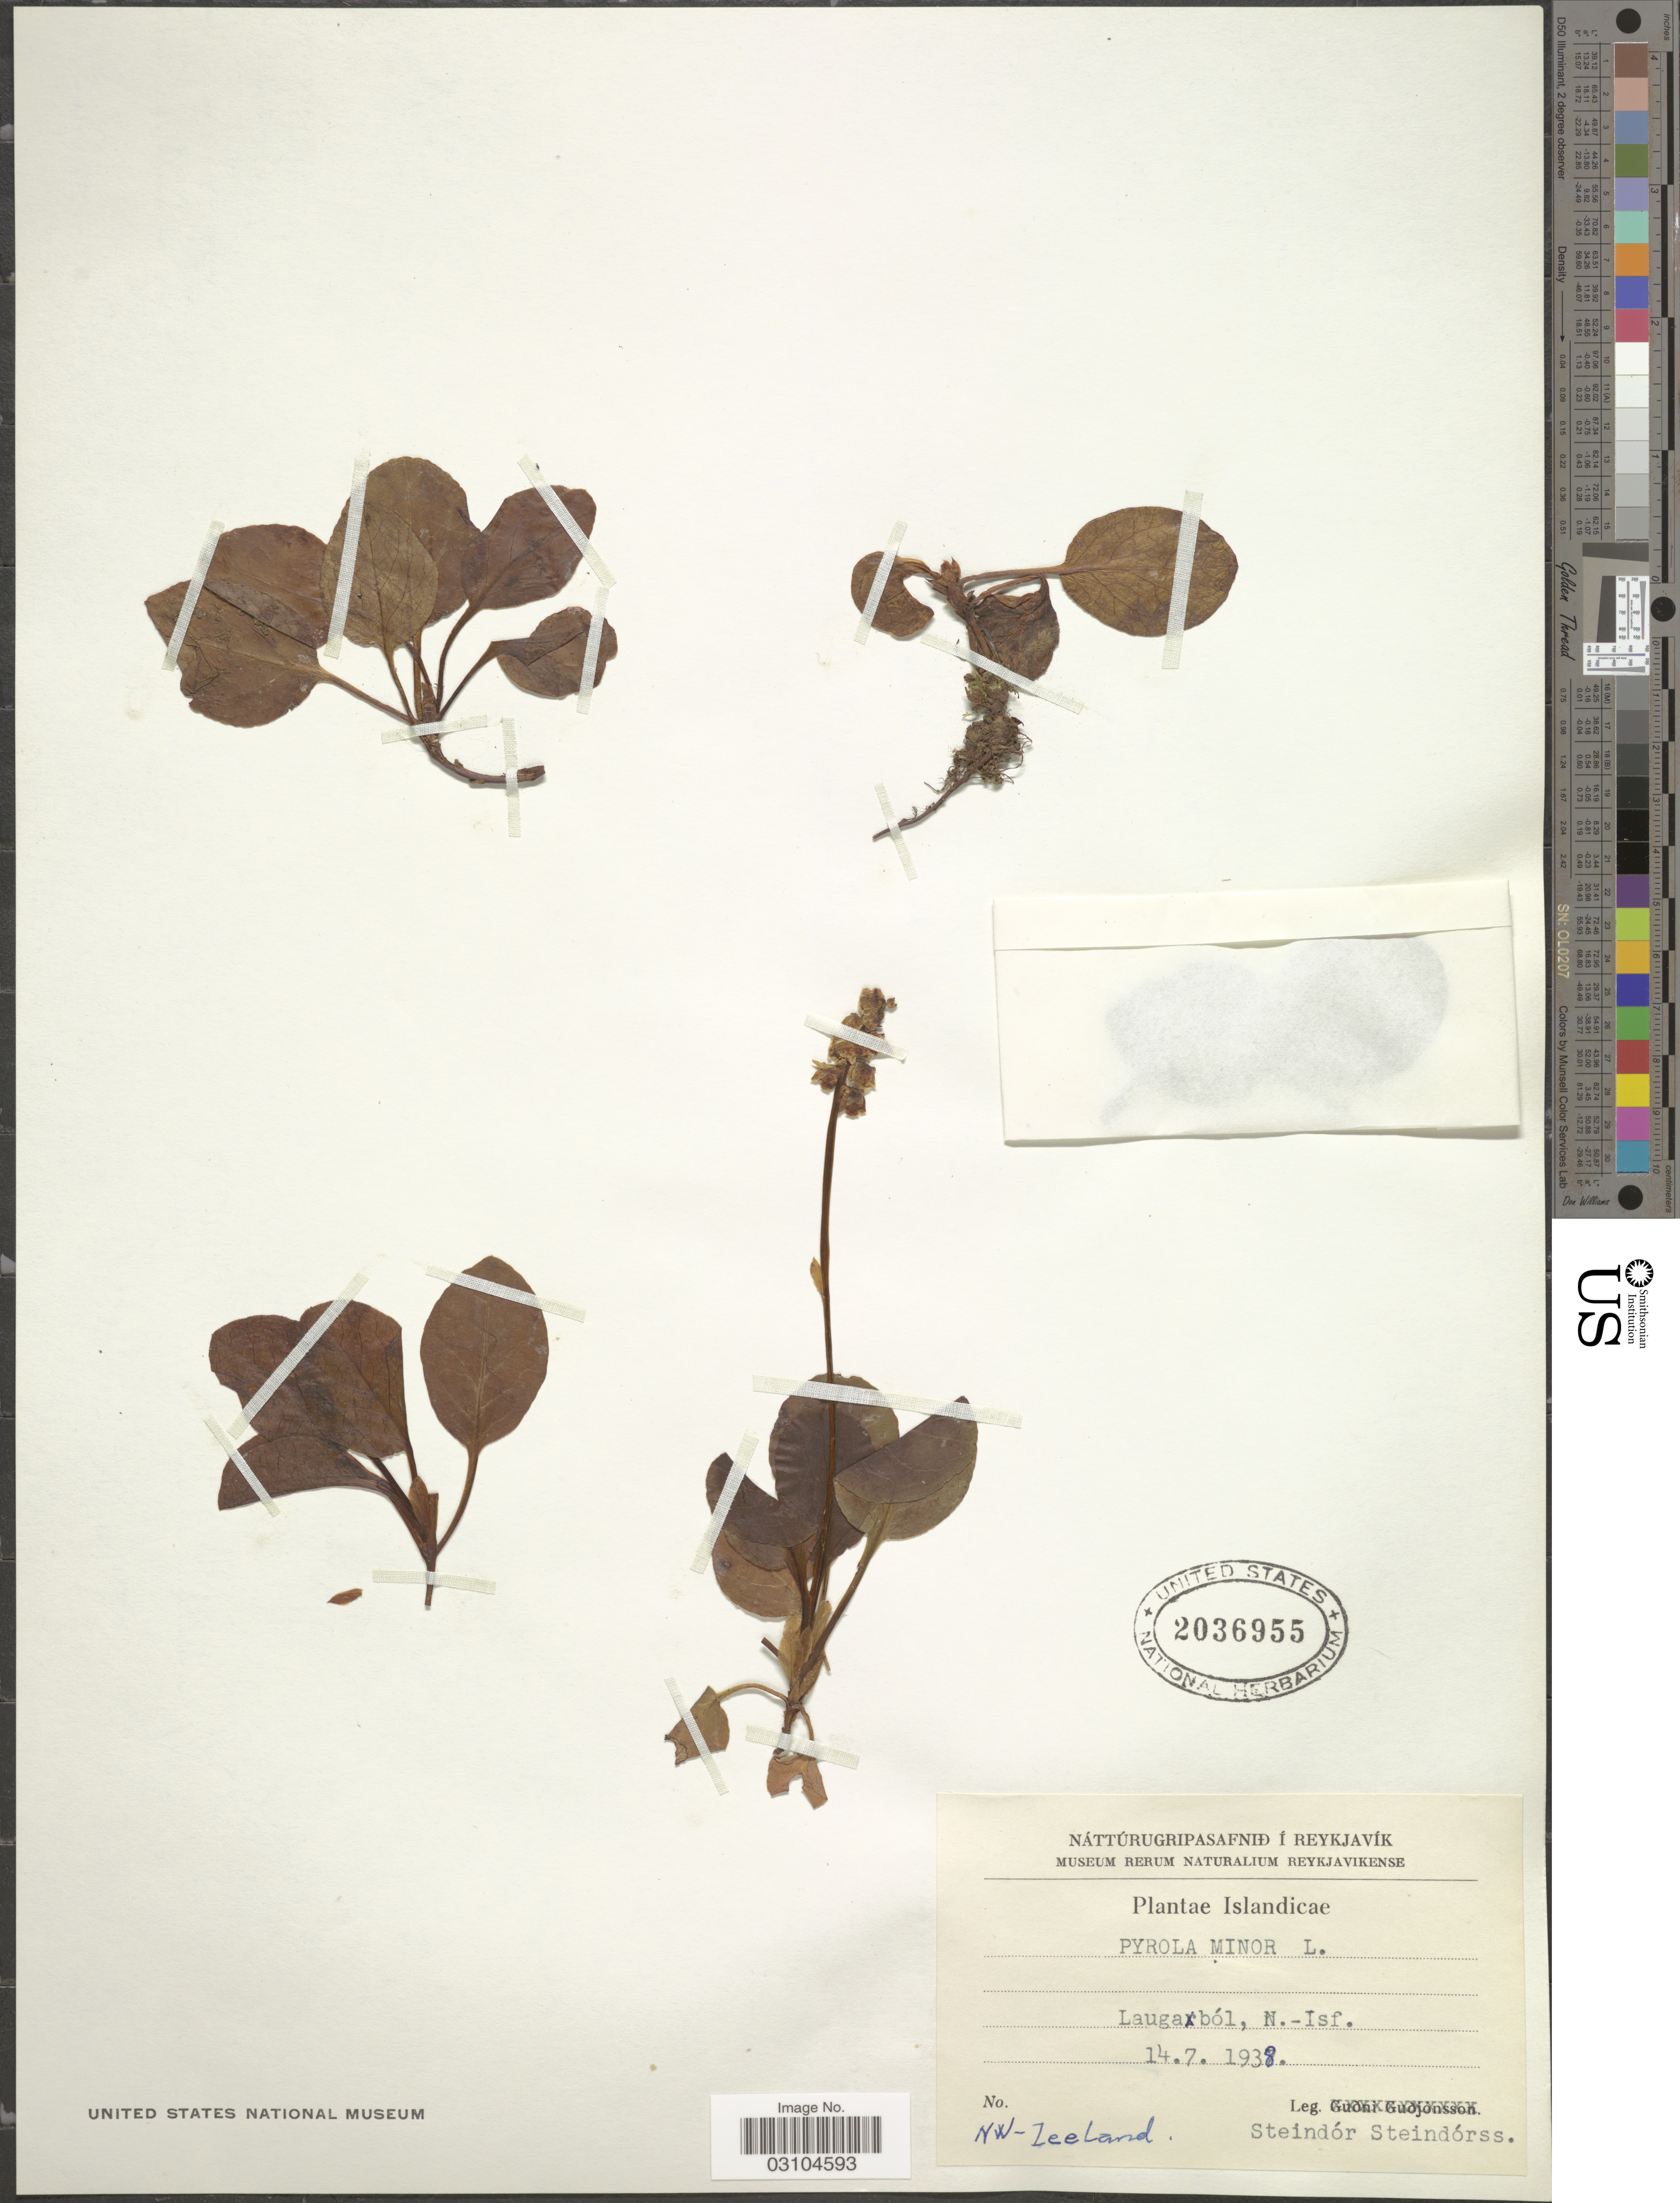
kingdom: Plantae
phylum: Tracheophyta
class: Magnoliopsida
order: Ericales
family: Ericaceae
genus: Pyrola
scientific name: Pyrola minor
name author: L.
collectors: S. Steindórsson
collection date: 1938-07-14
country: Iceland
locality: Islandicae. Laugaból, N.-Isf. NW-Zeeland [unsure placement]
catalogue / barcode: US 2036955